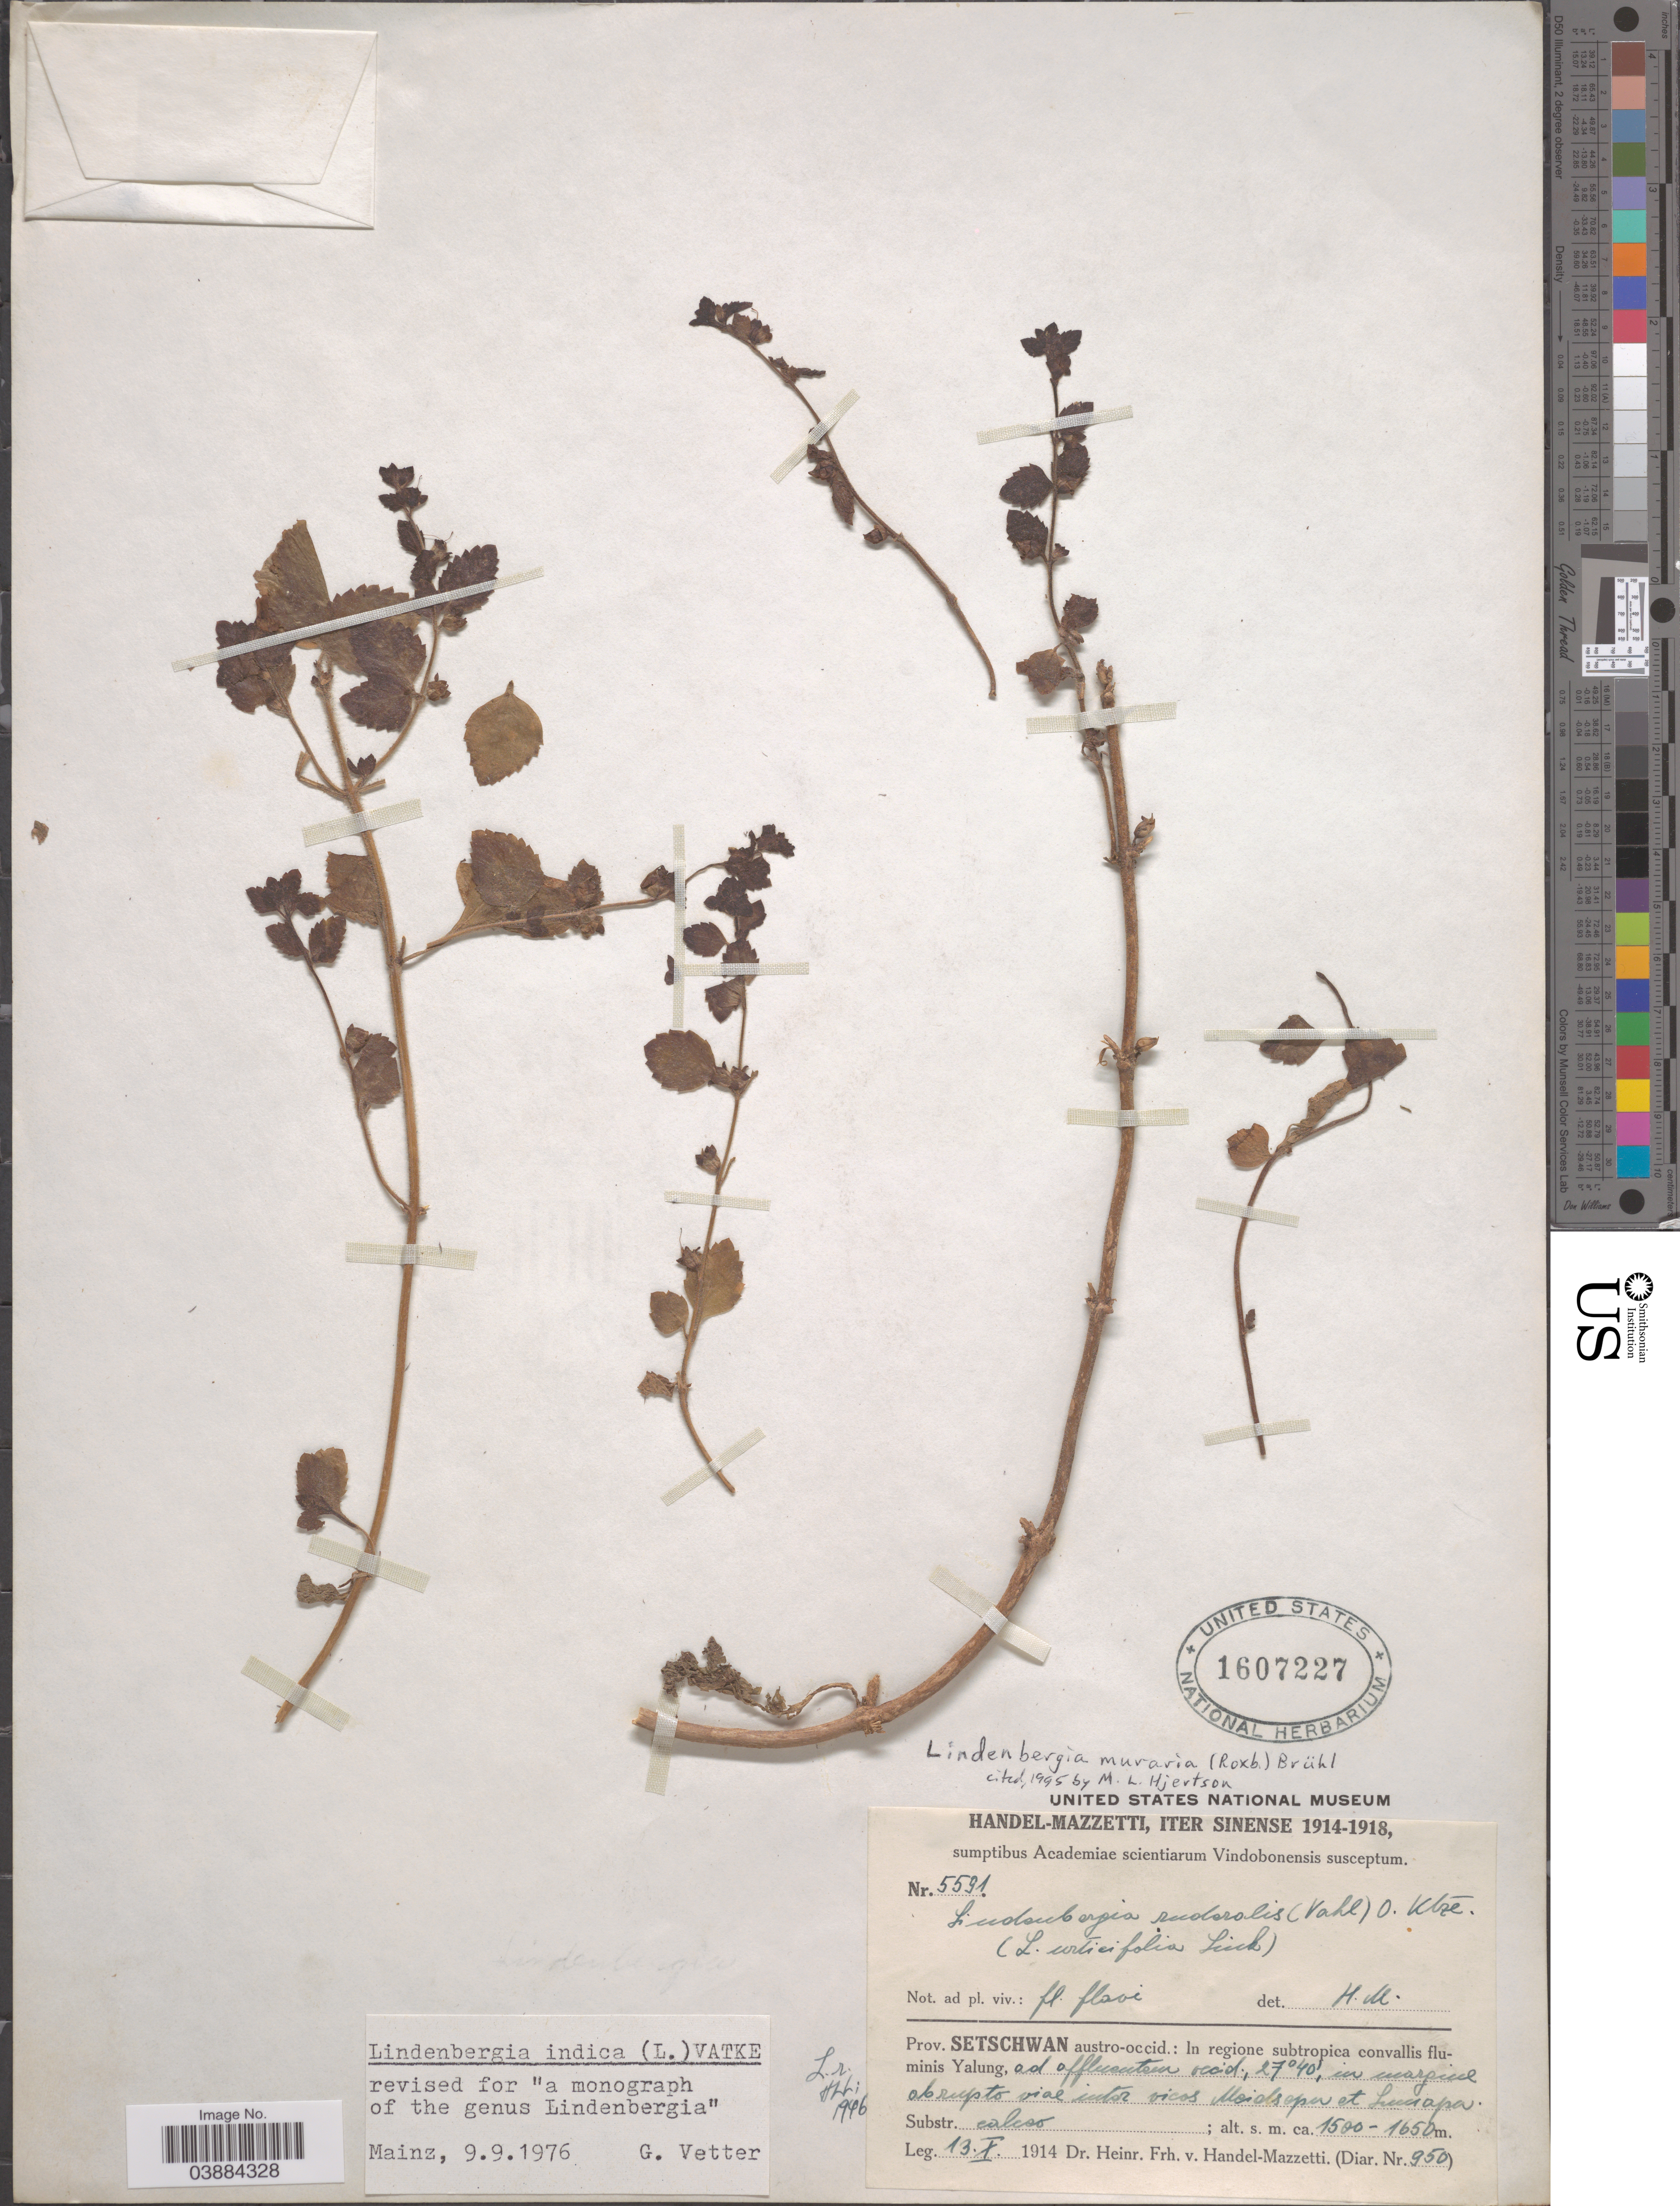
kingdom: Plantae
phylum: Tracheophyta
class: Magnoliopsida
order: Lamiales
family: Orobanchaceae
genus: Lindenbergia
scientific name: Lindenbergia muraria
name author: (Roxburgh ex D. Don) Brühl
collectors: H. Handel-Mazzetti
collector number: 5591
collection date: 1914-10-13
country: China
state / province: Sichuan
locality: Prov. Setschwan austro-occid.: In regione subtropica convallis fluminis Yalung, ad offlusutem occid, in marpicel abrupto vial intor vicos Meids open et Luciapa. Subtr. calcao. [interpreted]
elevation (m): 1500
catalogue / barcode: US 1607227